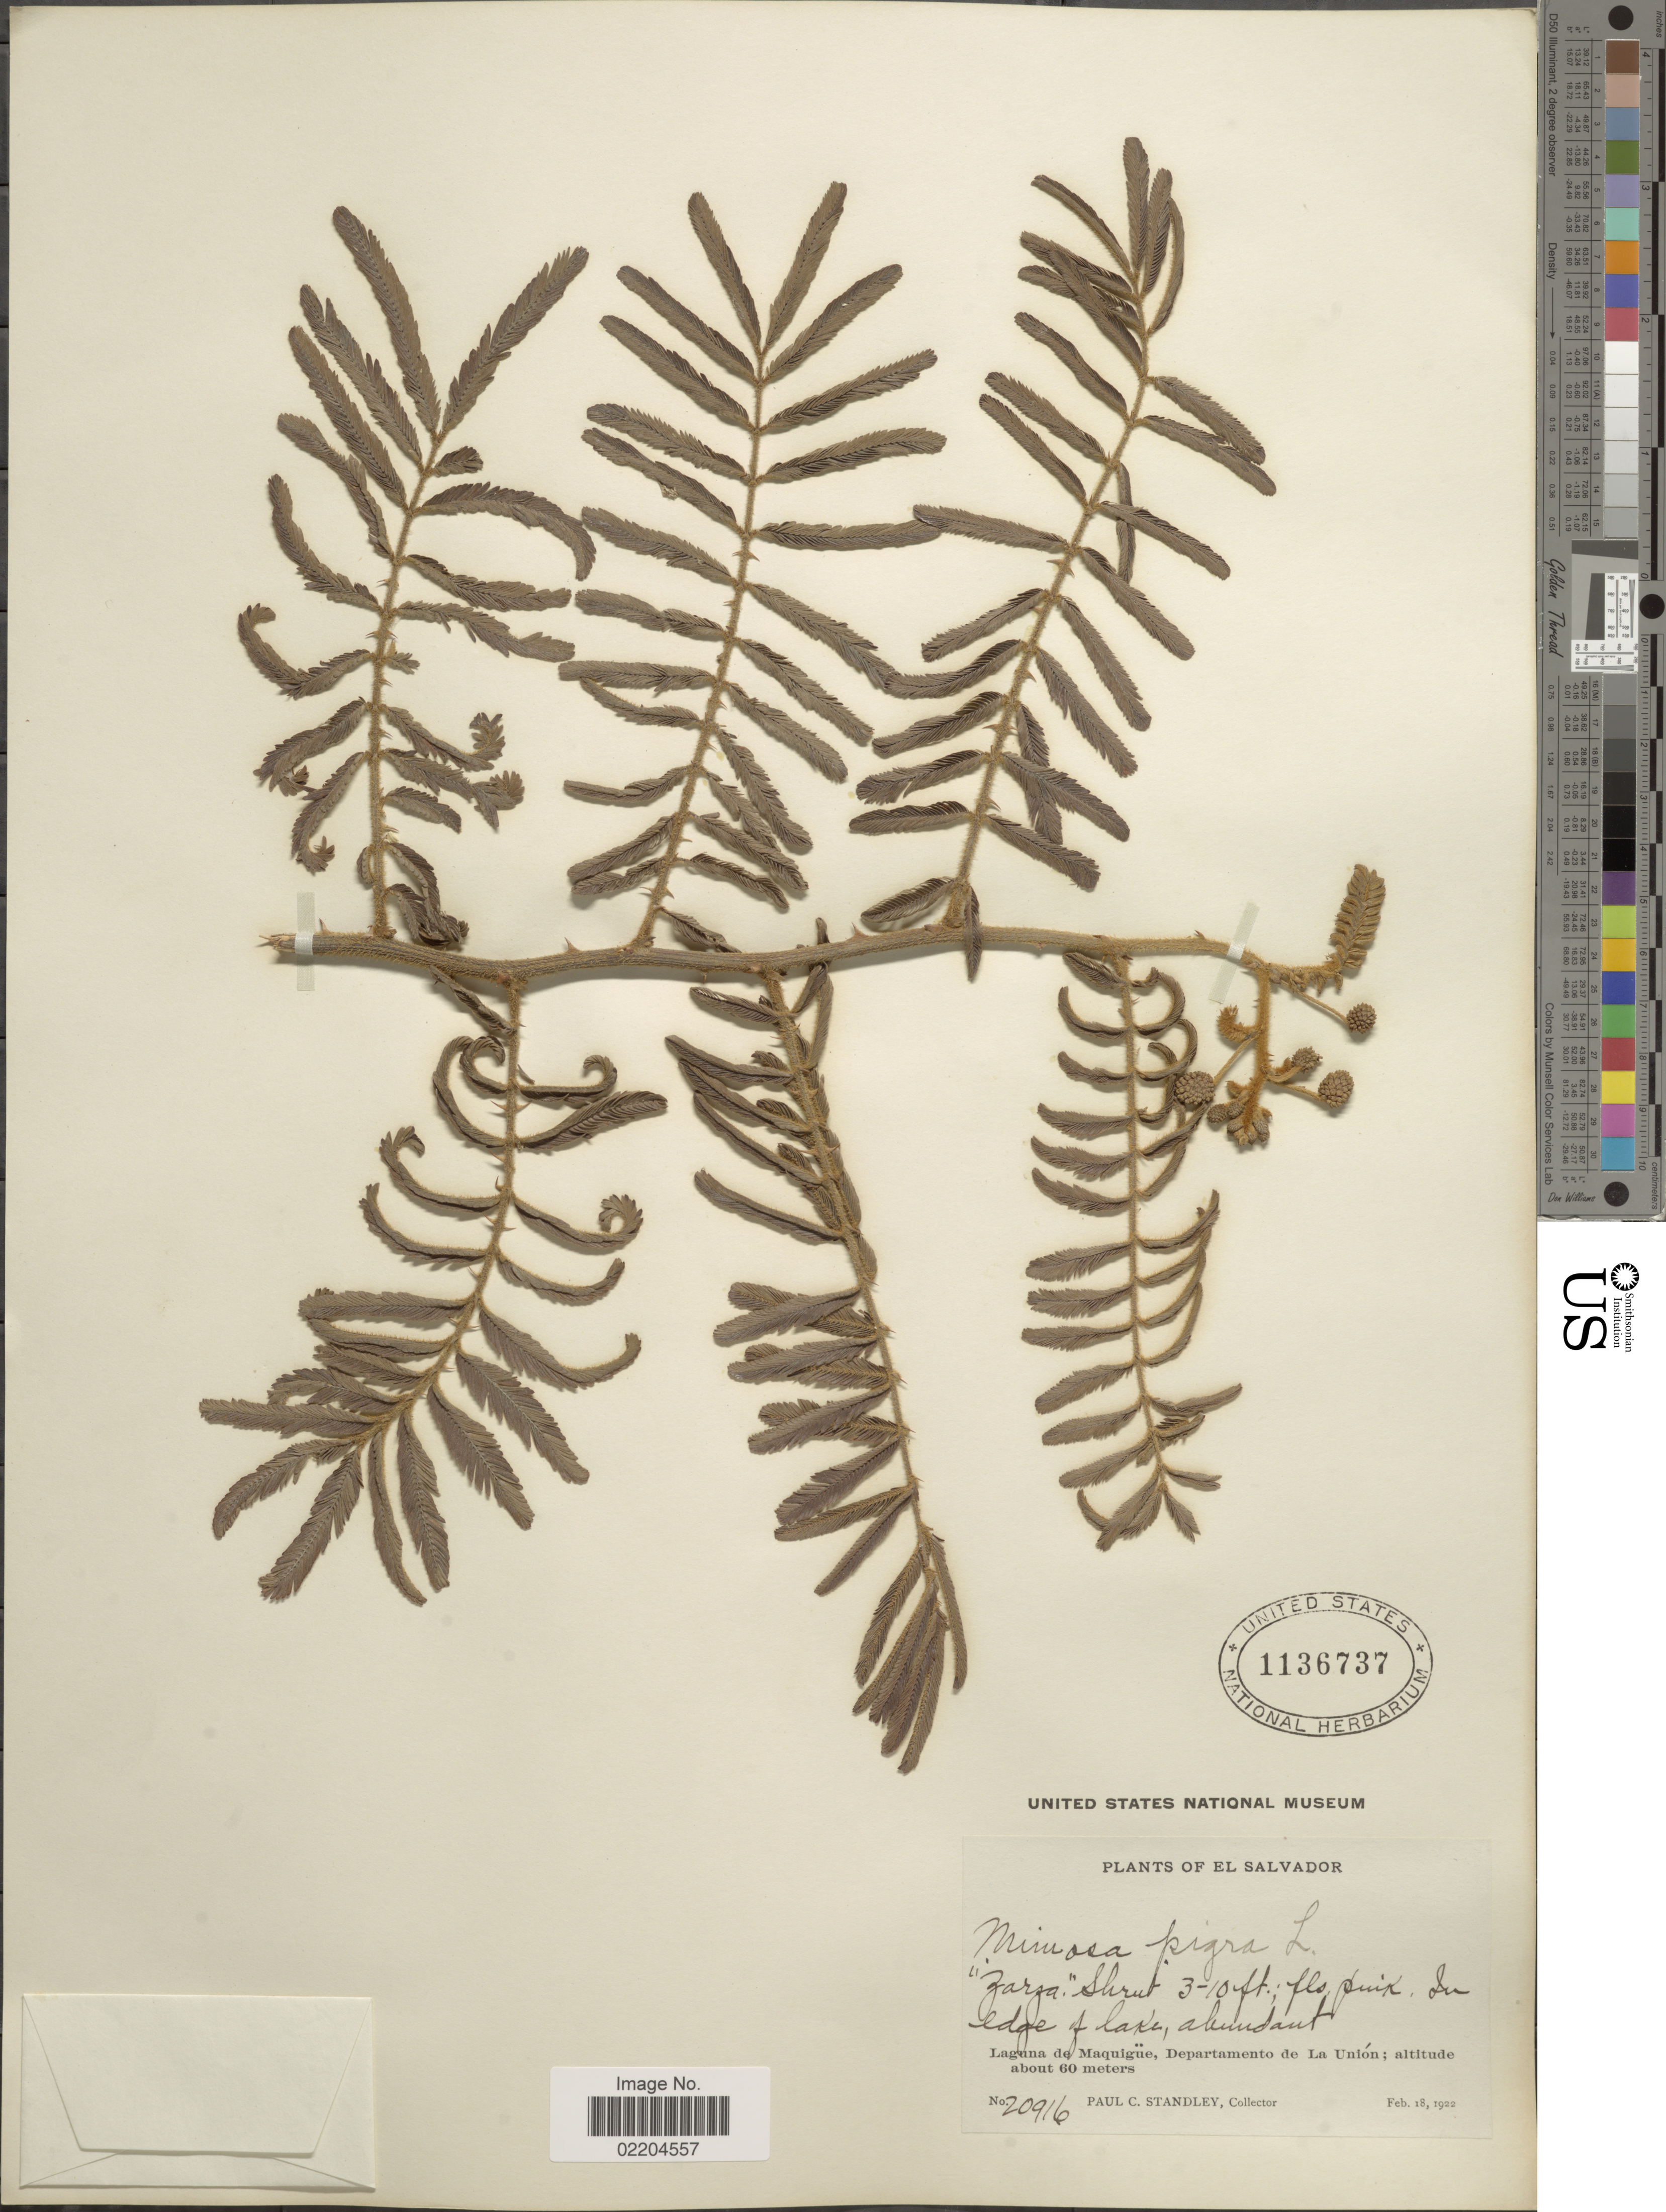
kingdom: Plantae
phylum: Tracheophyta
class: Magnoliopsida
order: Fabales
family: Fabaceae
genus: Mimosa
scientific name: Mimosa pigra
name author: L.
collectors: P. C. Standley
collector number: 20916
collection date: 1922-02-18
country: El Salvador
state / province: La Union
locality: Laguna de Maquigue,Departamento de La Union.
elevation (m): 60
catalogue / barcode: US 1136737